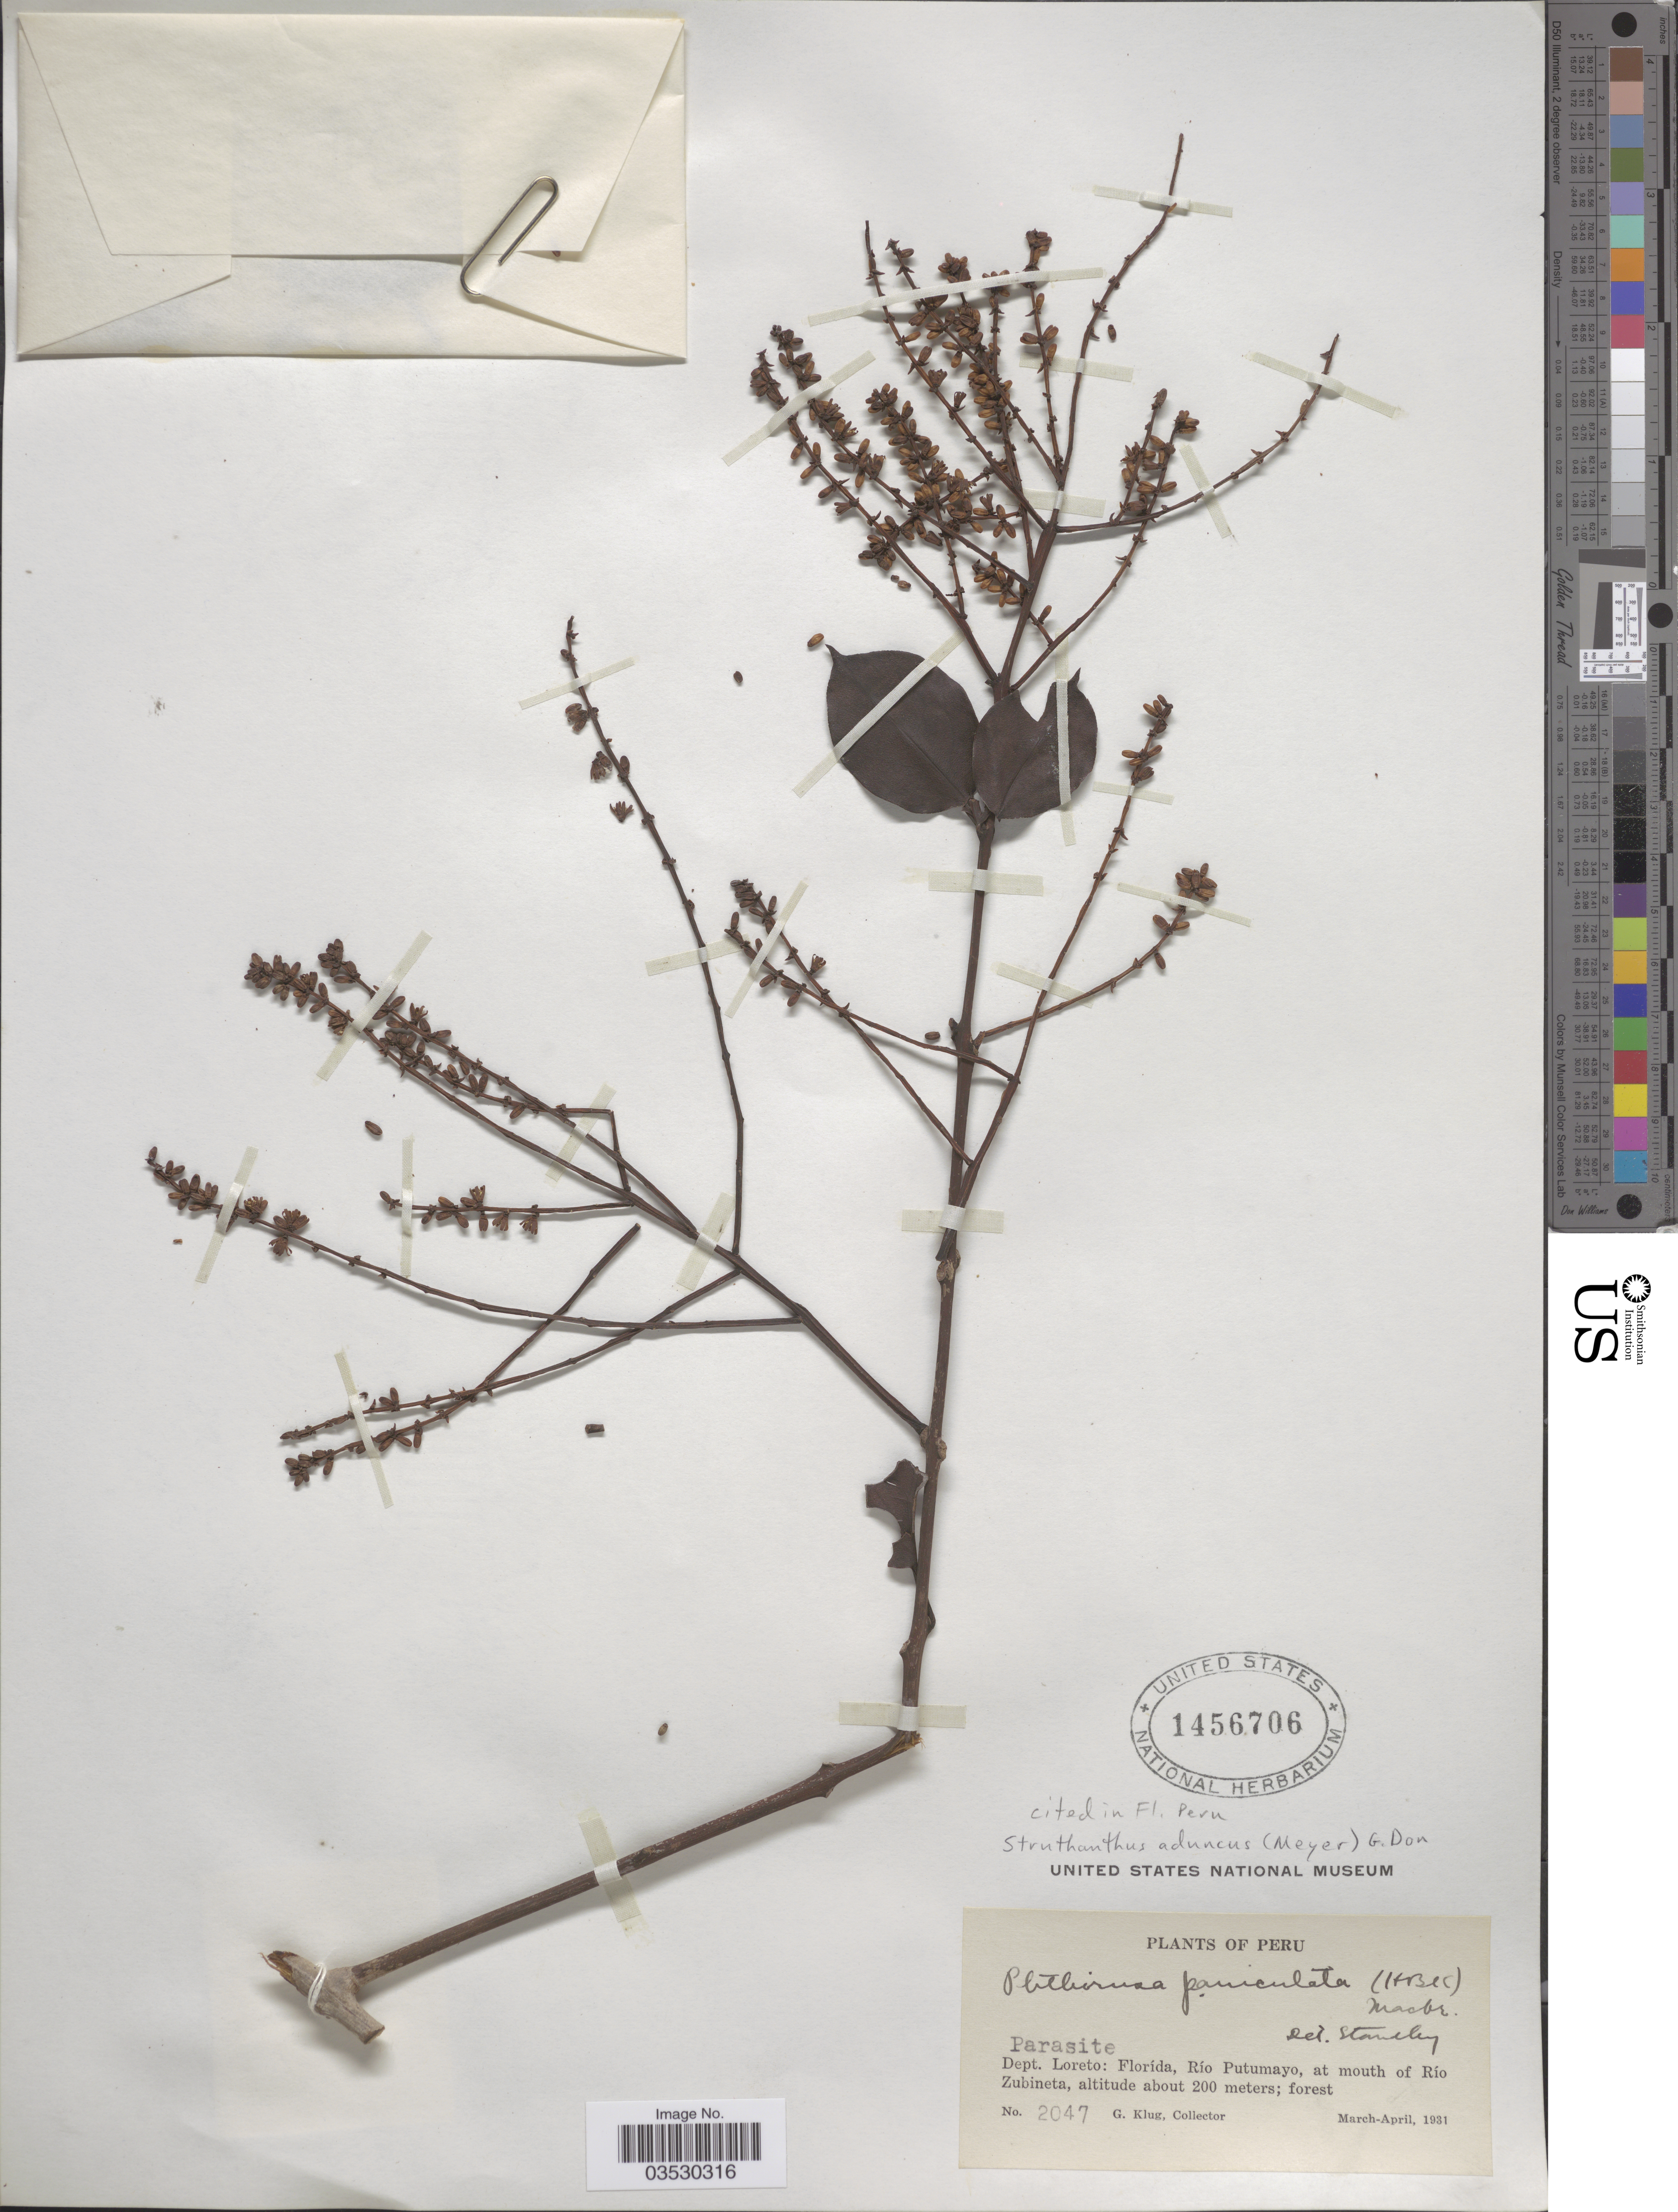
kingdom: Plantae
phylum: Tracheophyta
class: Magnoliopsida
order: Santalales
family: Loranthaceae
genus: Struthanthus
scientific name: Struthanthus aduncus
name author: (G. Mey.) G. Don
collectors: G. Klug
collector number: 2047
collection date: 1931-03/1931-04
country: Peru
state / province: Loreto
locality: Dept. loreto: Florída, Río Putumayo, at mouth of Río Zubineta.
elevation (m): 200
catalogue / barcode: US 1456706